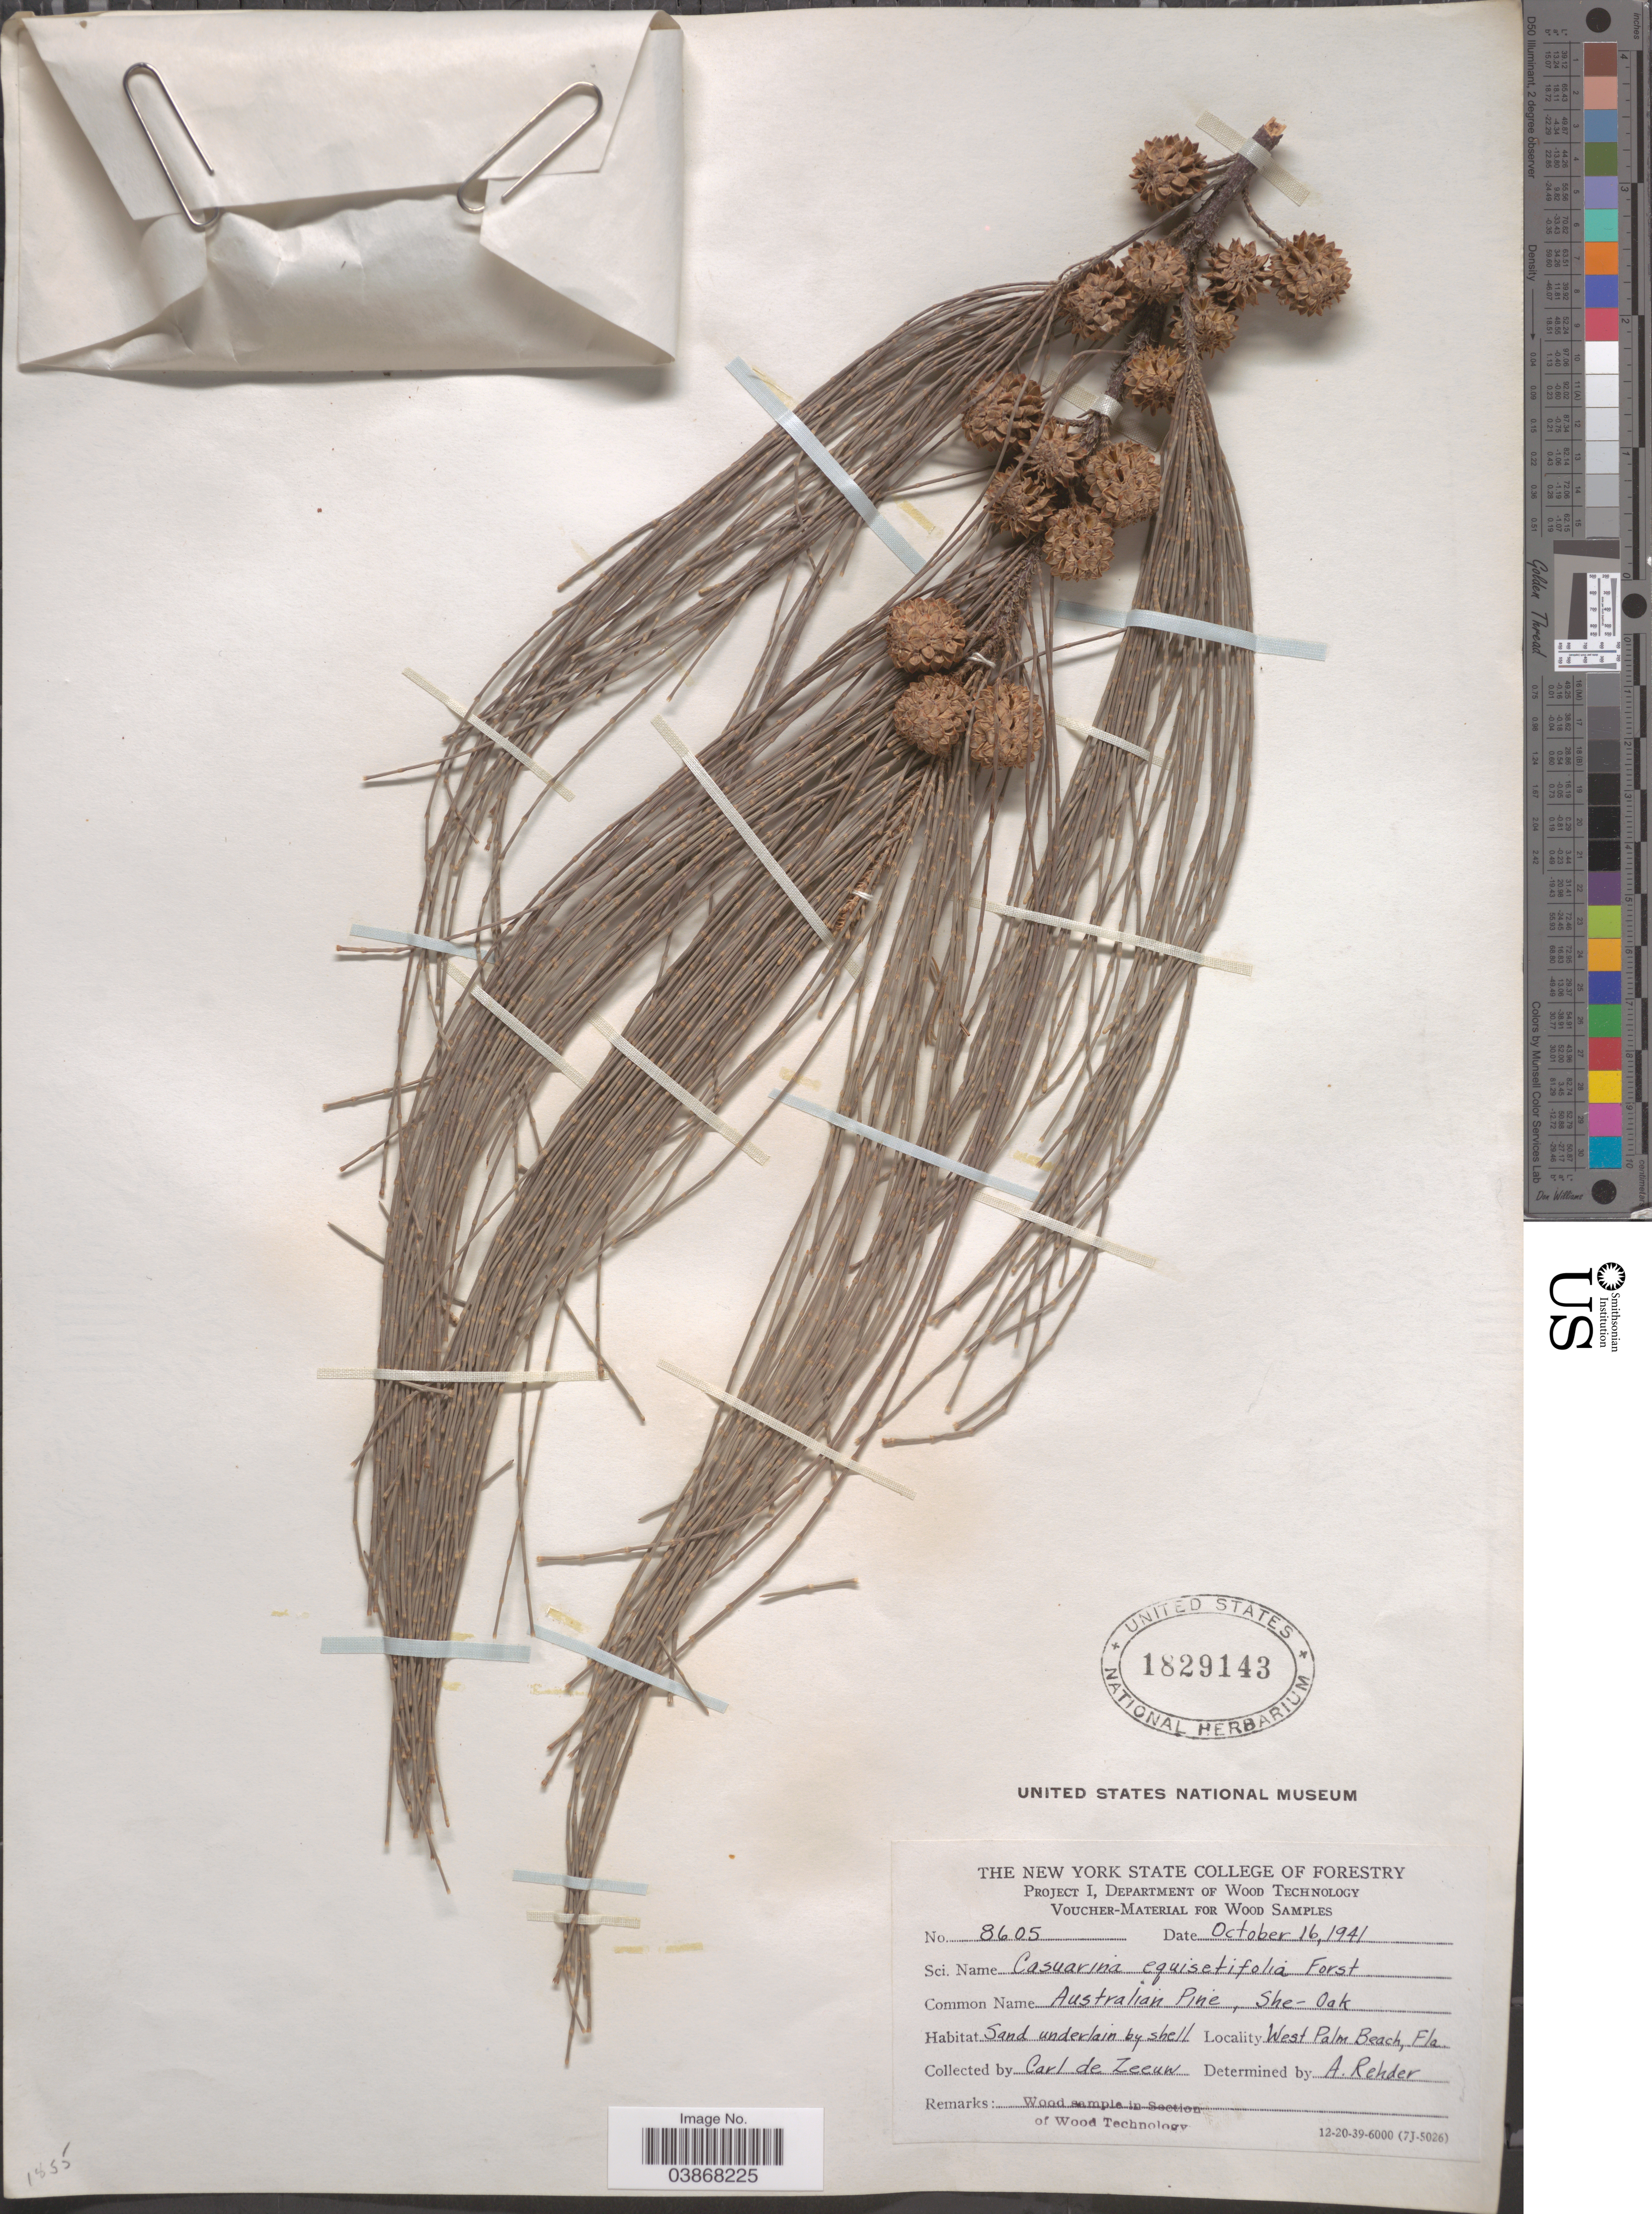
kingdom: Plantae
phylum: Tracheophyta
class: Magnoliopsida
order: Fagales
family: Casuarinaceae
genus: Casuarina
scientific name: Casuarina equisetifolia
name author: L.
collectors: C. de Zeeuw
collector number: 8605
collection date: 1941-10-16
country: United States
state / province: Florida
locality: West Palm Beach.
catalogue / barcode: US 1829143